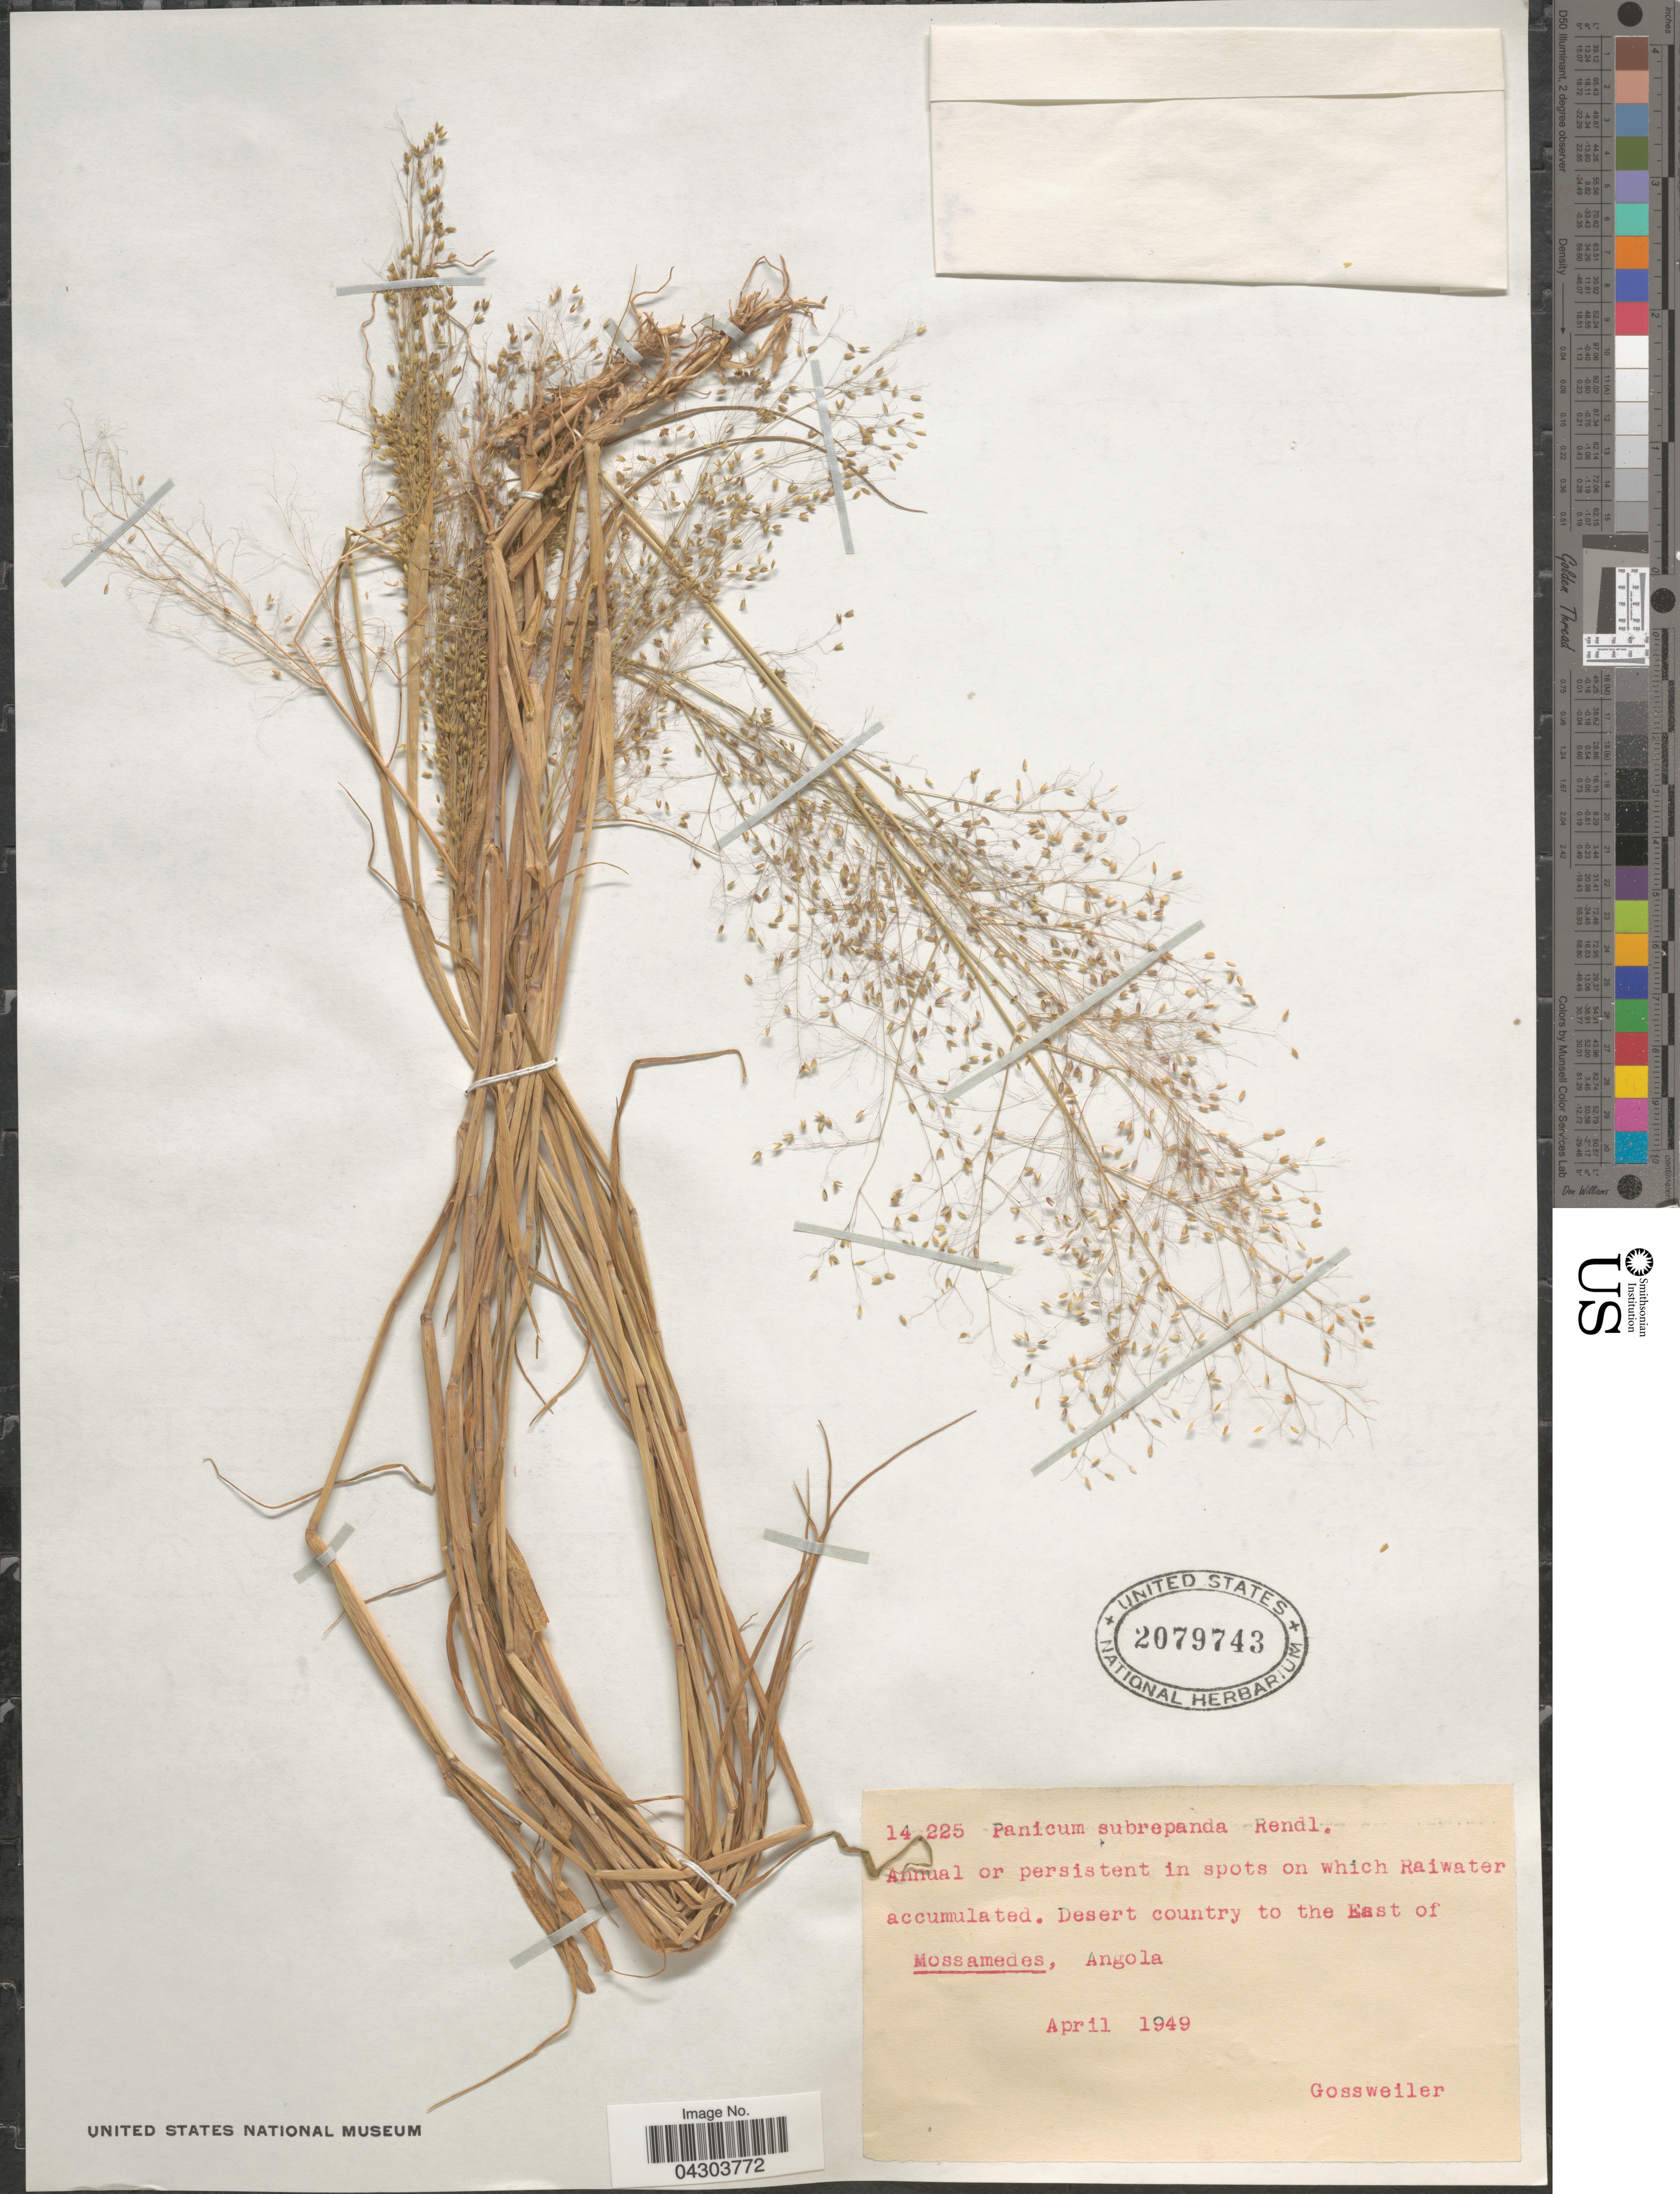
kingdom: Plantae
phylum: Tracheophyta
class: Liliopsida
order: Poales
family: Poaceae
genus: Panicum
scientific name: Panicum nervatum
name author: (Franch.) Stapf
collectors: -. Gossweiler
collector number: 14225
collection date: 1949-04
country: Angola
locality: Annual or persistent in spots on which Raiwater accumulated. Desert country to the East of Mossamedes.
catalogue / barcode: US 2079743